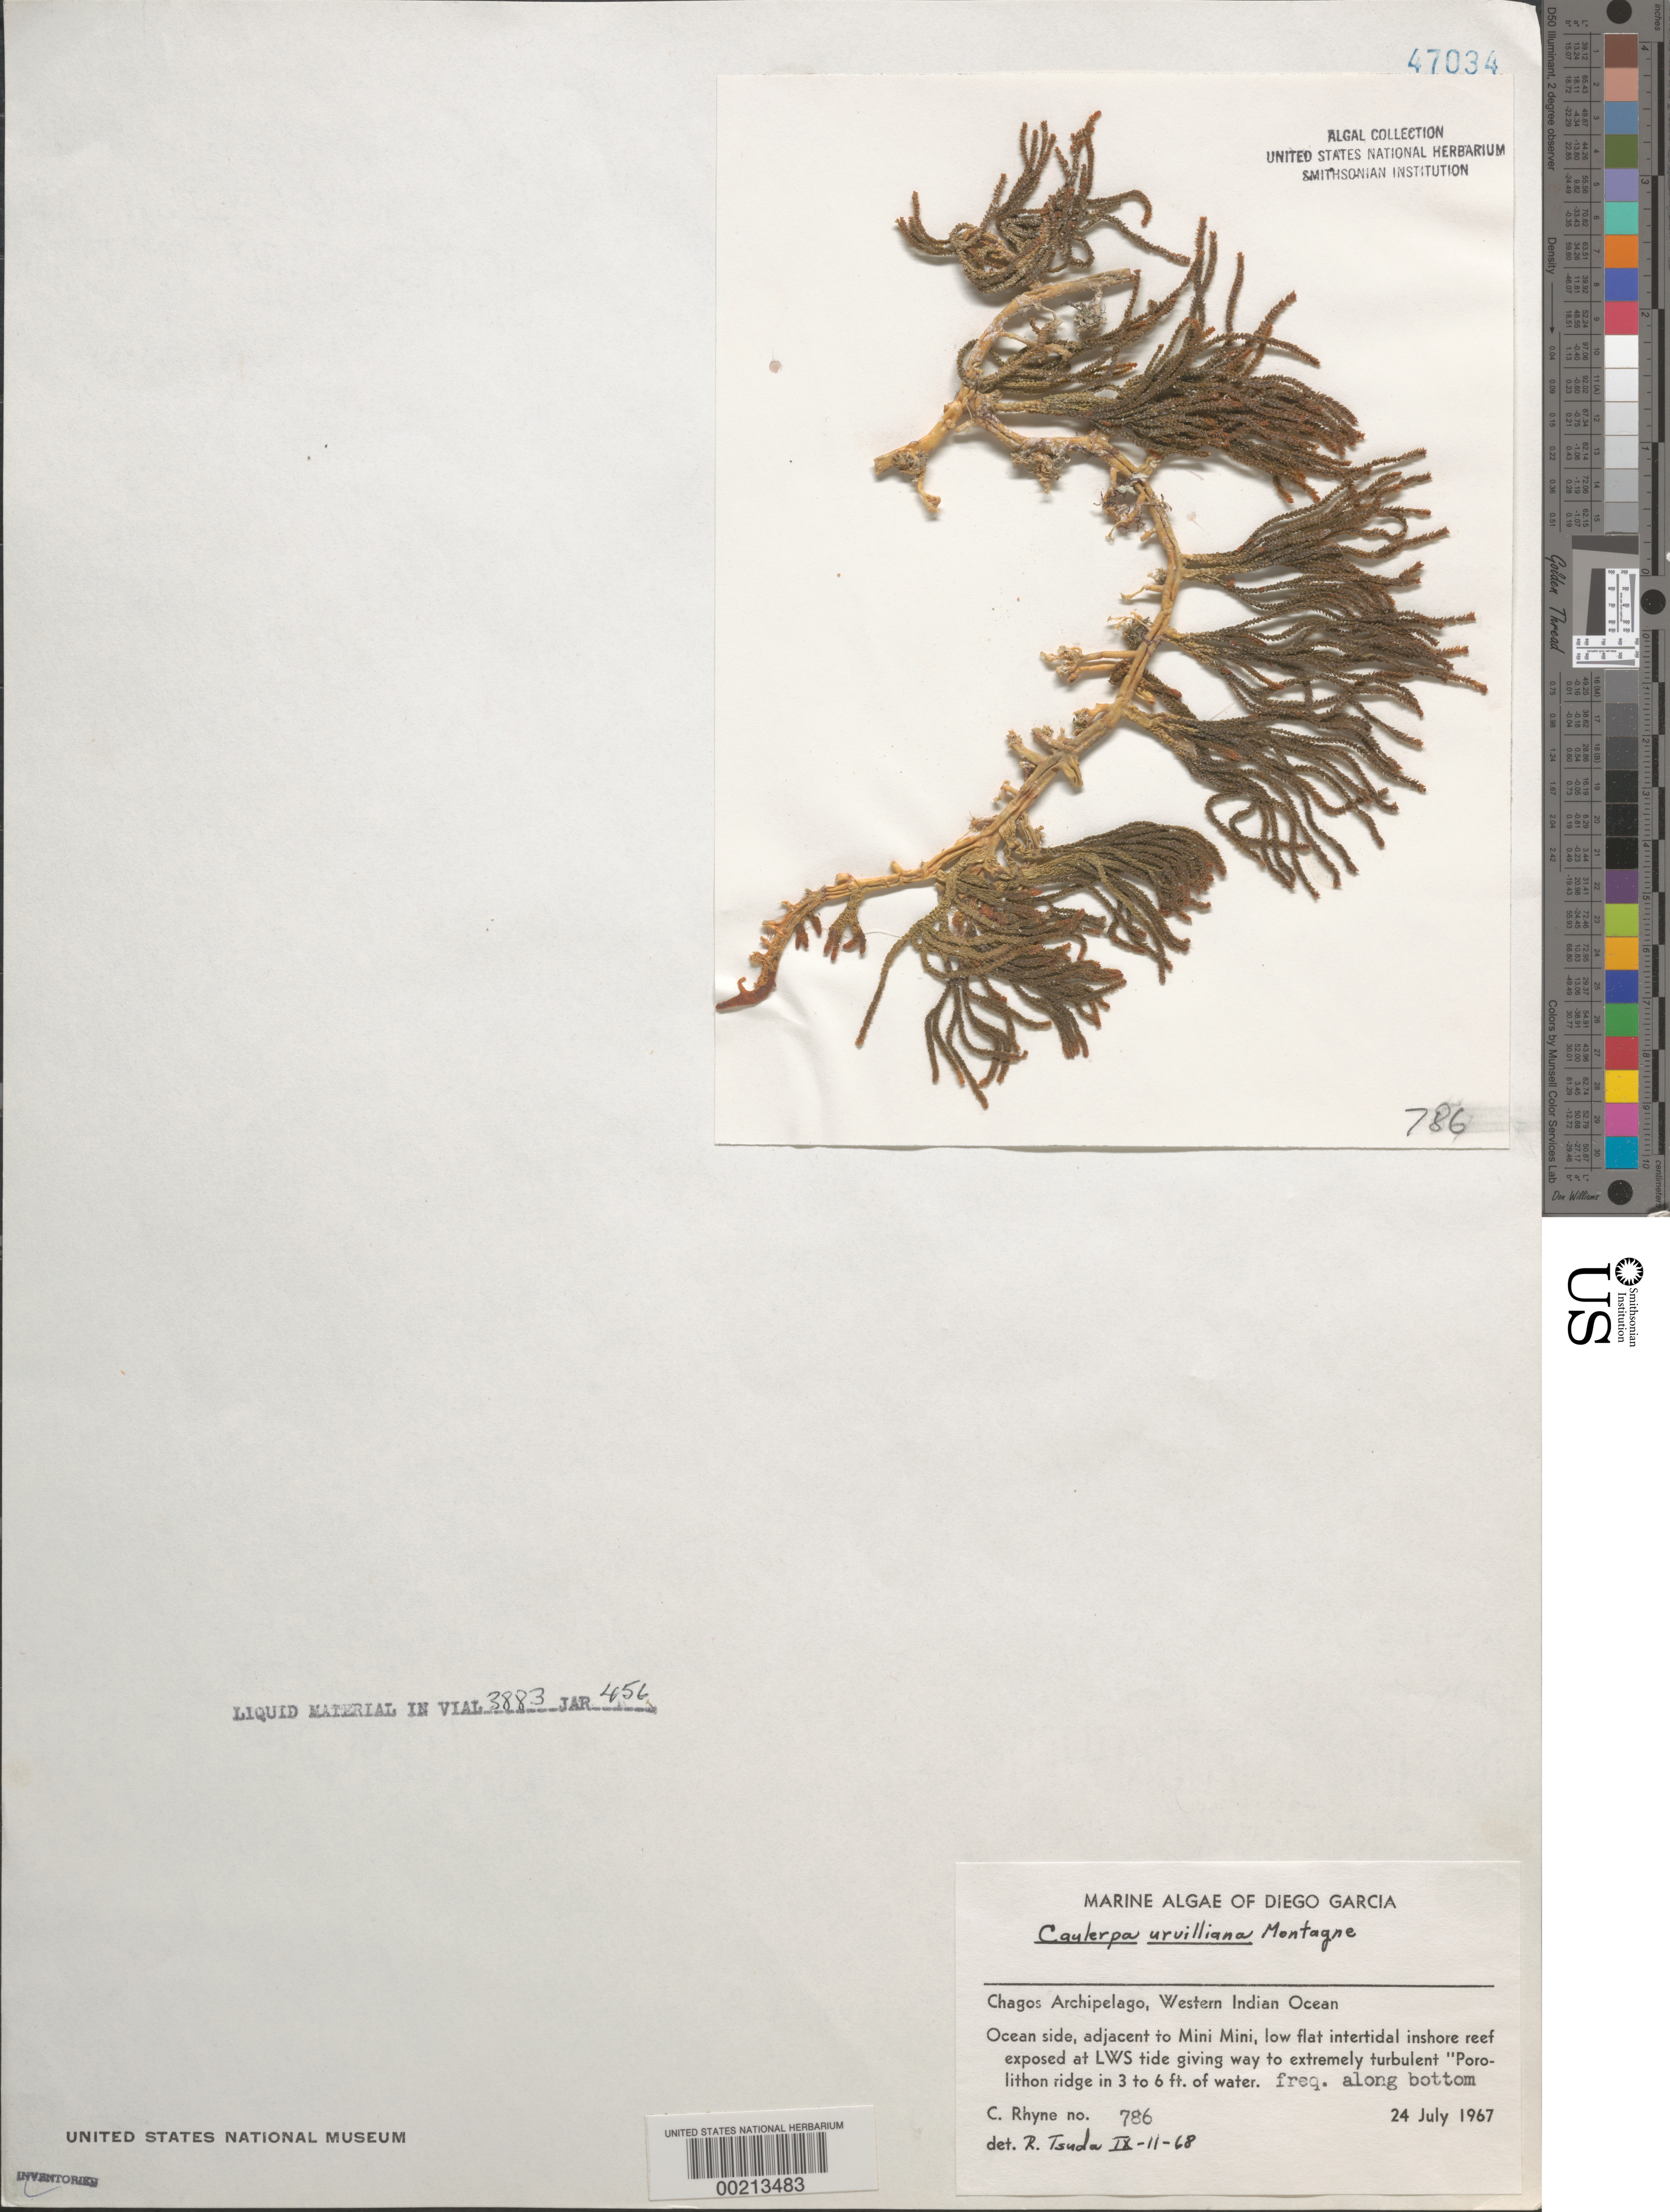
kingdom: Plantae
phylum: Chlorophyta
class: Ulvophyceae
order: Bryopsidales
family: Caulerpaceae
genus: Caulerpa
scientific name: Caulerpa urvilleana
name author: Mont.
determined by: Tsuda, R. T.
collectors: C. Rhyne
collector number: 786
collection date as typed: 24 Jul 1967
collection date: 1967-07-24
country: British Indian Ocean Territory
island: Diego Garcia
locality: Next to Mini Mini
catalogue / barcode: US 47034